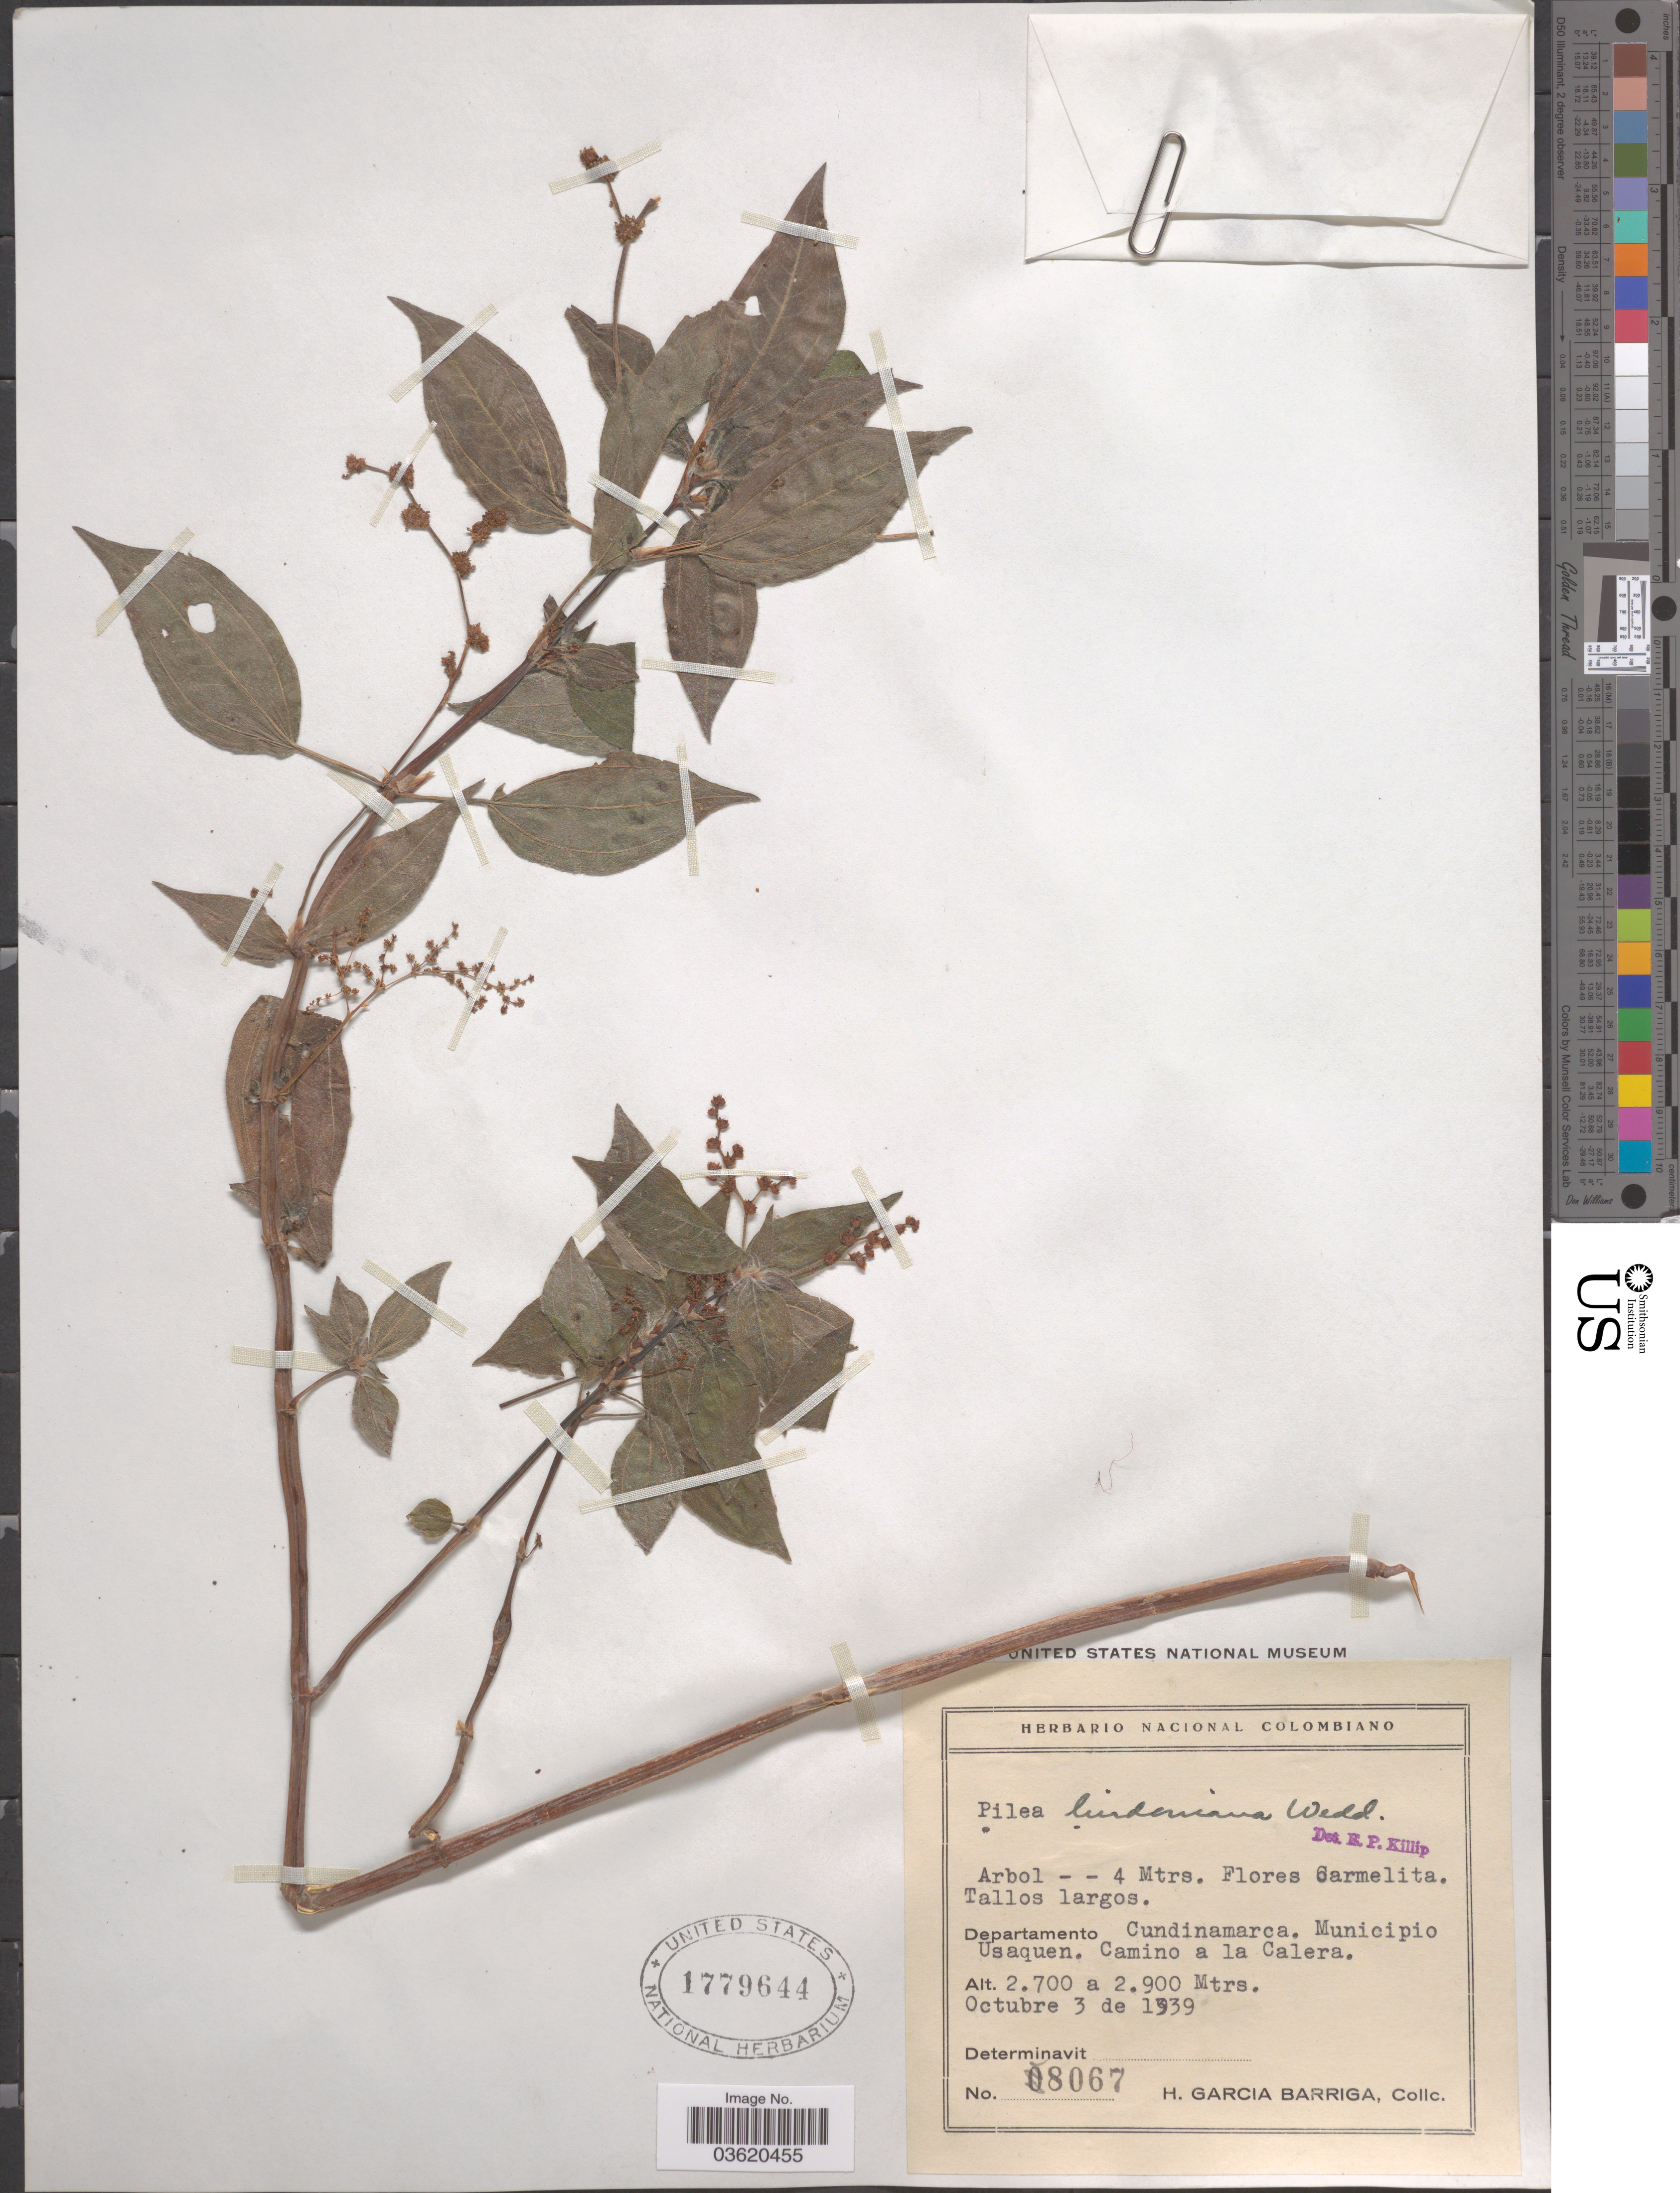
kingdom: Plantae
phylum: Tracheophyta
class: Magnoliopsida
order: Rosales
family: Urticaceae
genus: Pilea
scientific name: Pilea lindeniana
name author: Wedd.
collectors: H. García Barriga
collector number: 8067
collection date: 1939-10-03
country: Colombia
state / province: Cundinamarca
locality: Departamento Cundinamarca. Municipio Usaquen. Camino a la Calera.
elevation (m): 2700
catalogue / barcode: US 1779644